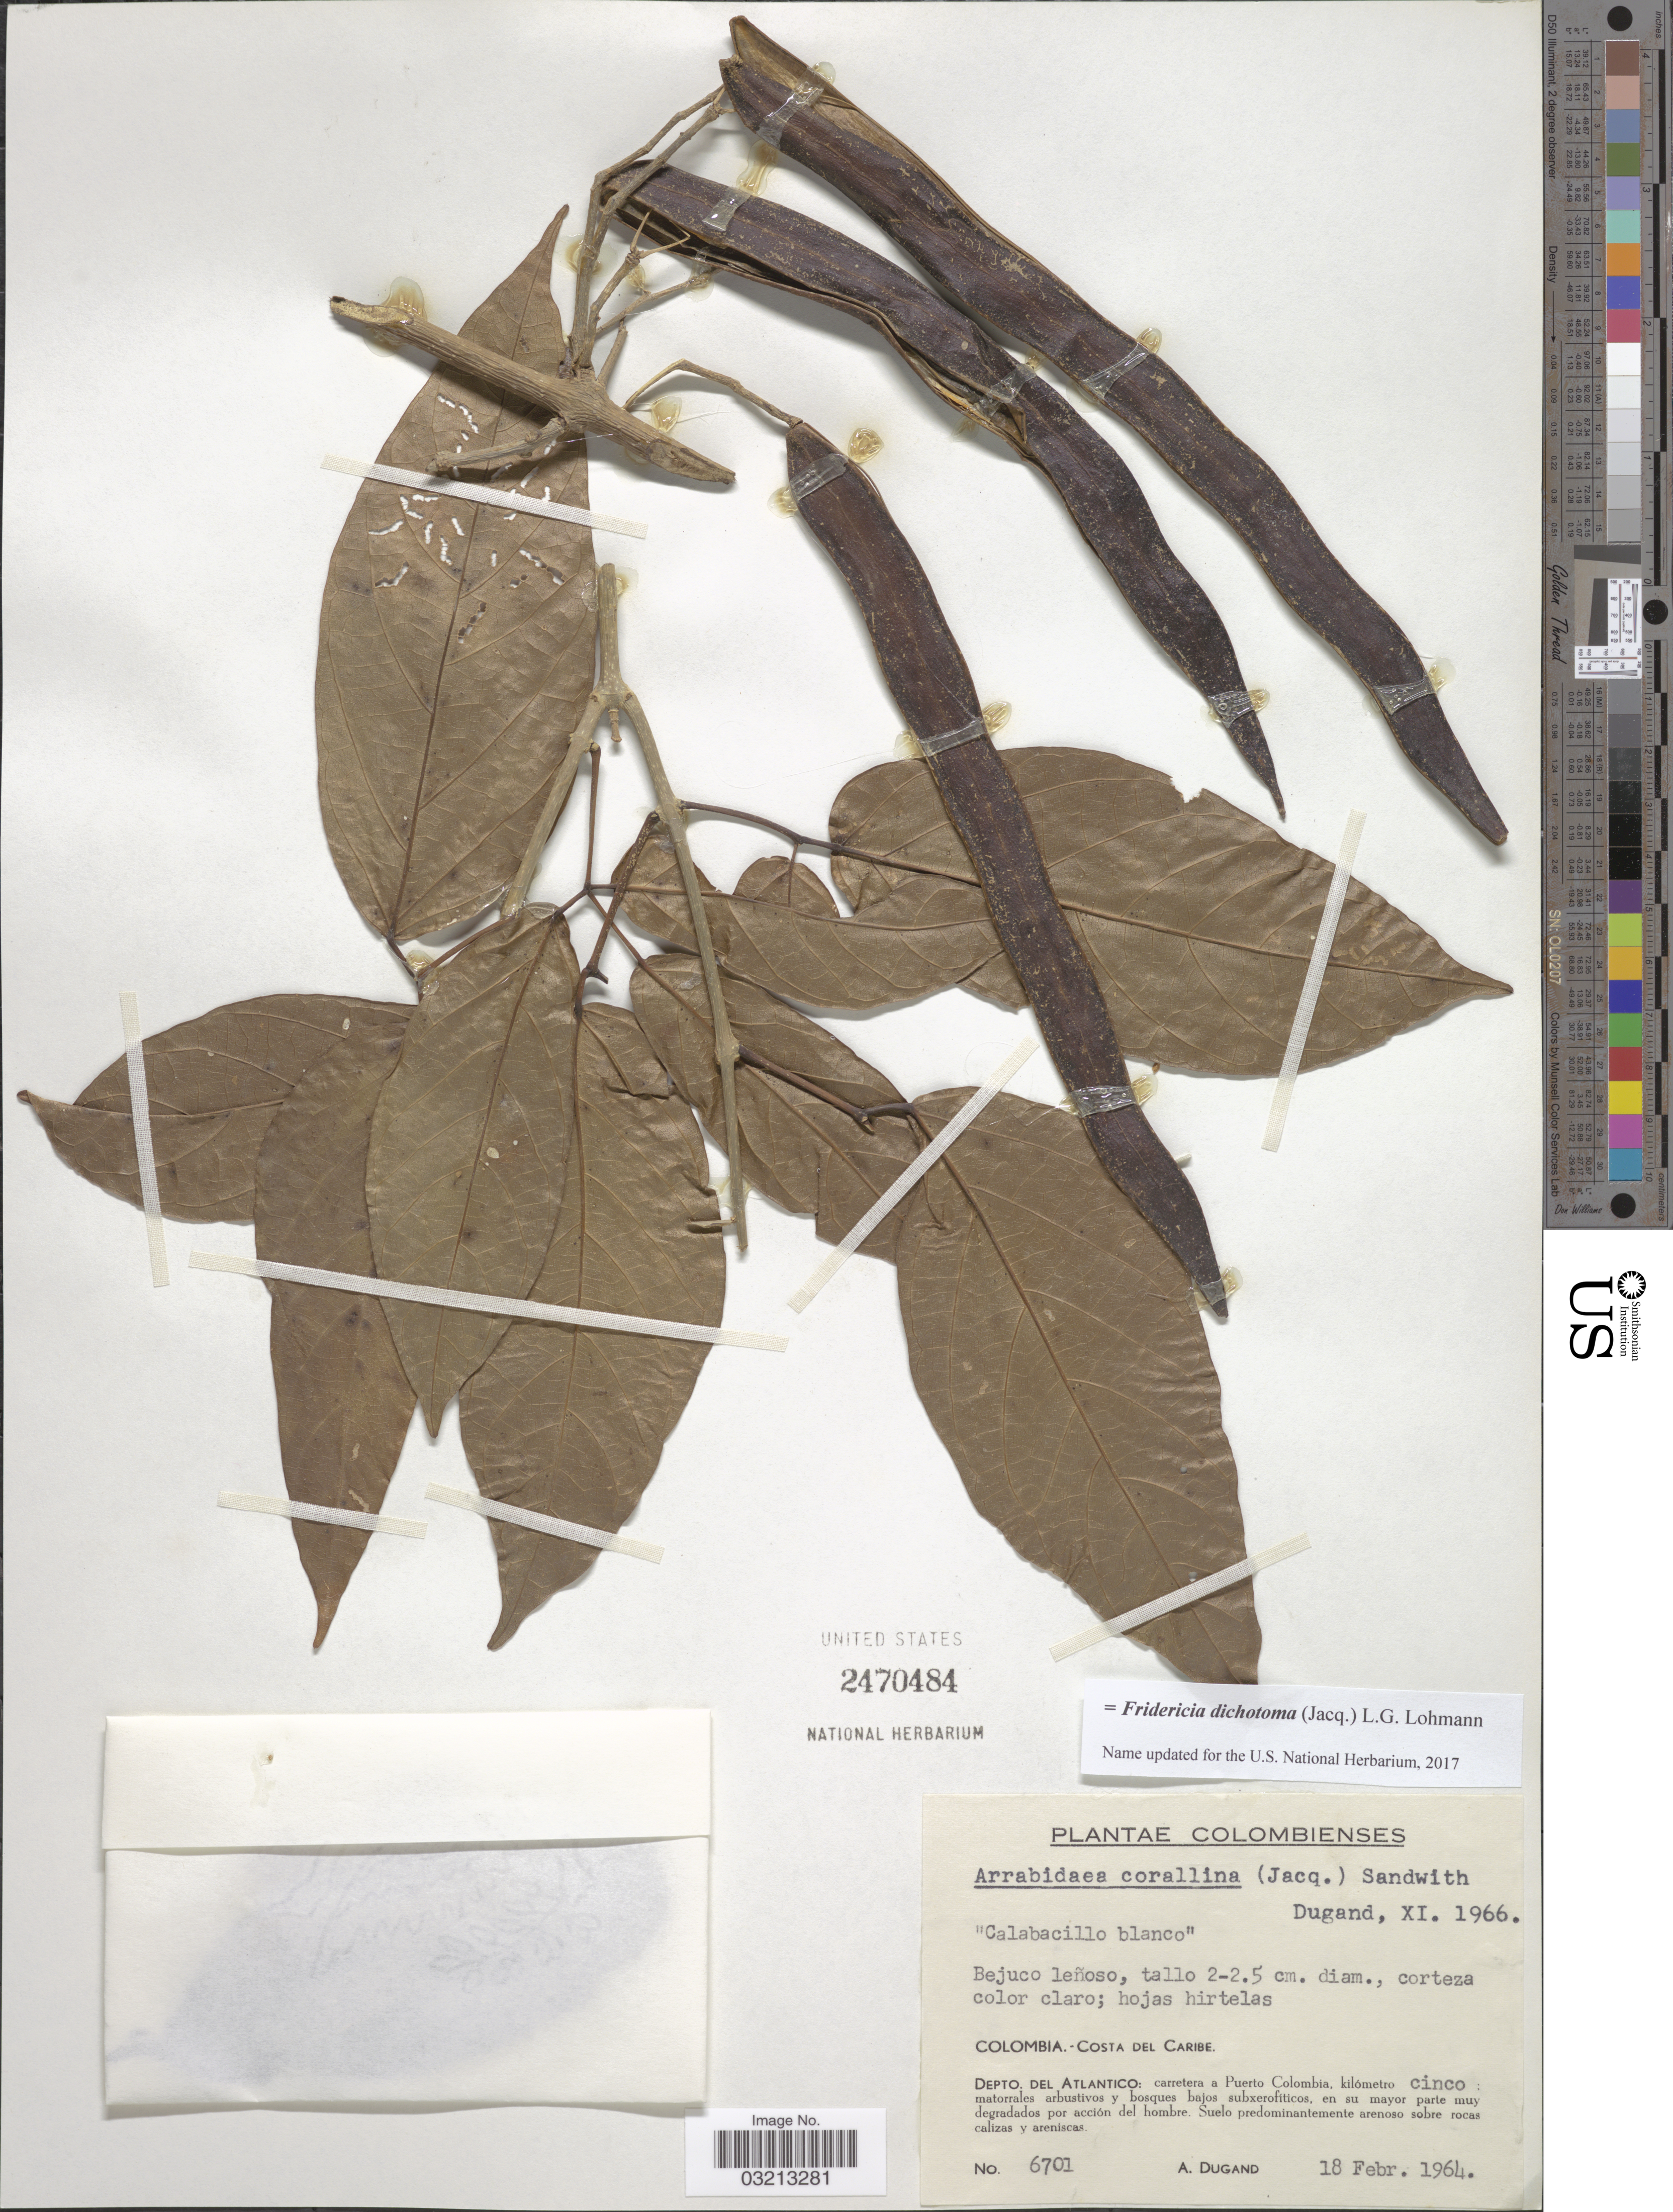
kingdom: Plantae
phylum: Tracheophyta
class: Magnoliopsida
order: Lamiales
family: Bignoniaceae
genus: Fridericia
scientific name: Fridericia dichotoma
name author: (Jacq.) L.G. Lohmann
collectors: A. Dugand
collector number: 6701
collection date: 1964-02-18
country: Colombia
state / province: Atlántico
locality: Costa del Caribe. Depto. del Atlantico: carretera a Puerto Colombia, kilómetro cinco.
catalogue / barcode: US 2470484